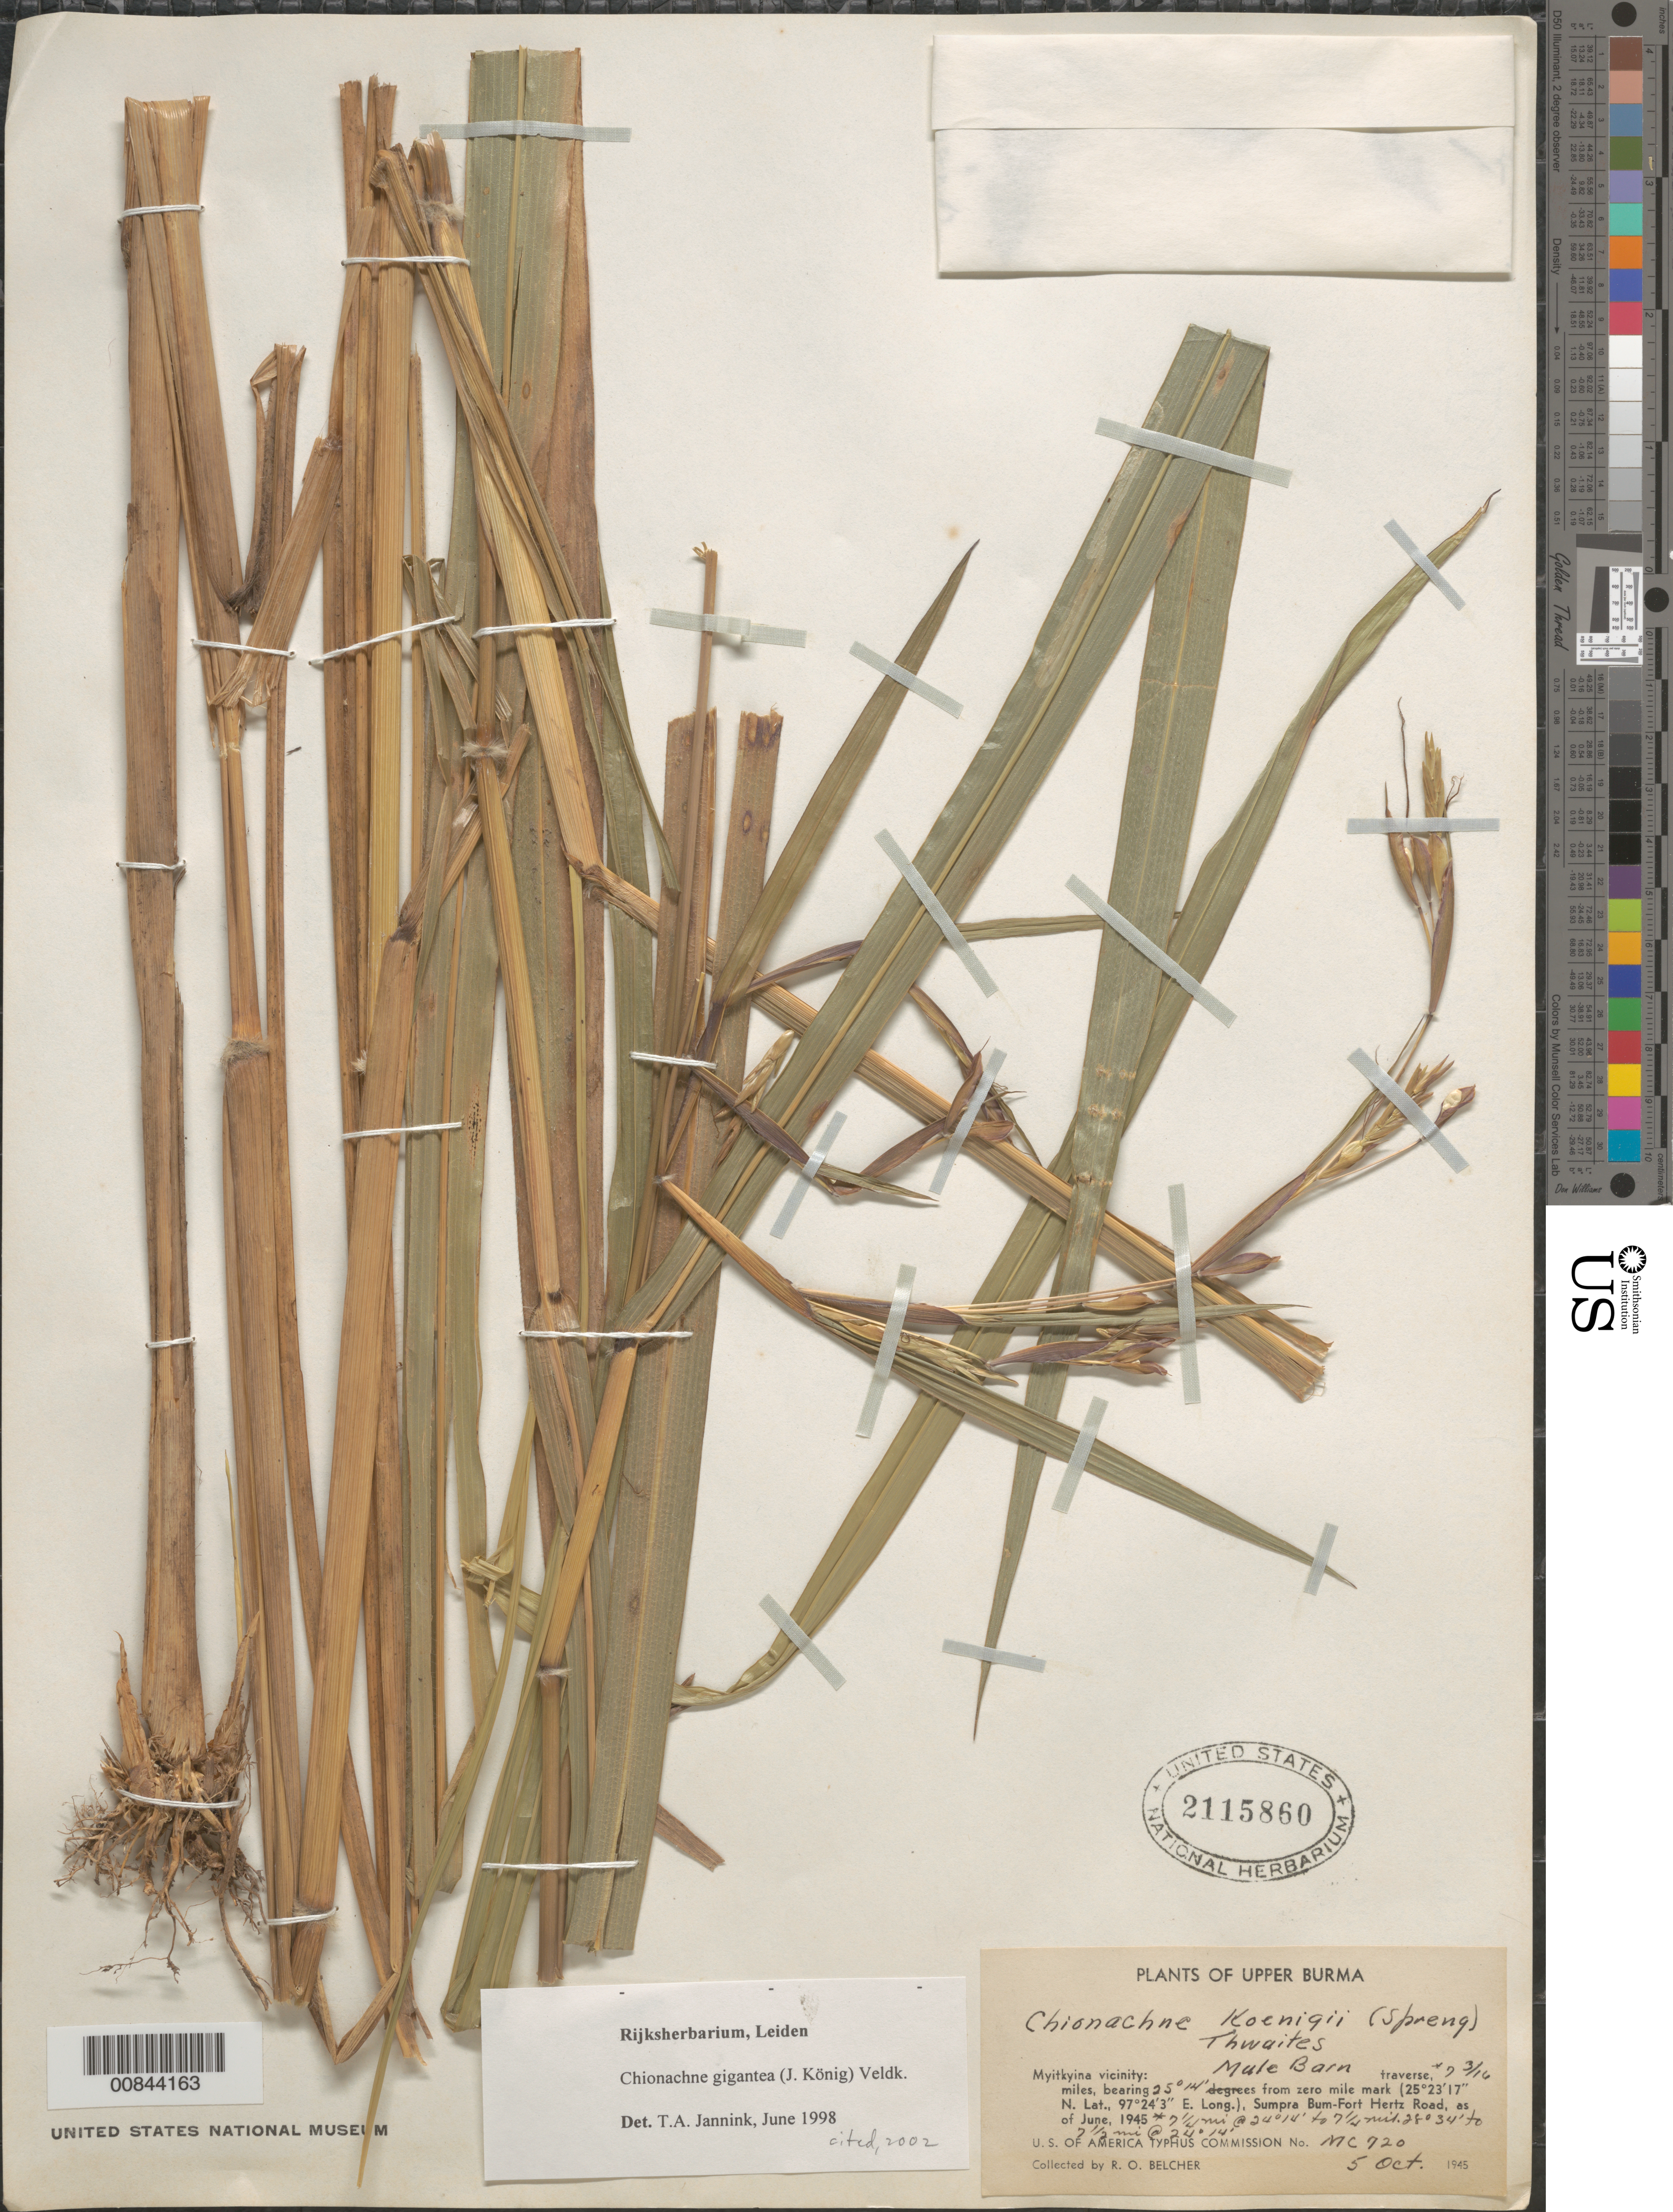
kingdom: Plantae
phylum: Tracheophyta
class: Liliopsida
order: Poales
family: Poaceae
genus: Chionachne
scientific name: Chionachne gigantea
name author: (J. Koenig) Veldkamp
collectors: R. Belcher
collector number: MC 720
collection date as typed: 05 Oct 1945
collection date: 1945-10-05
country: Myanmar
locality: Upper Burma, Myitkyina, Sumpra Bum-Fort Hertz Road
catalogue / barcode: US 2115860